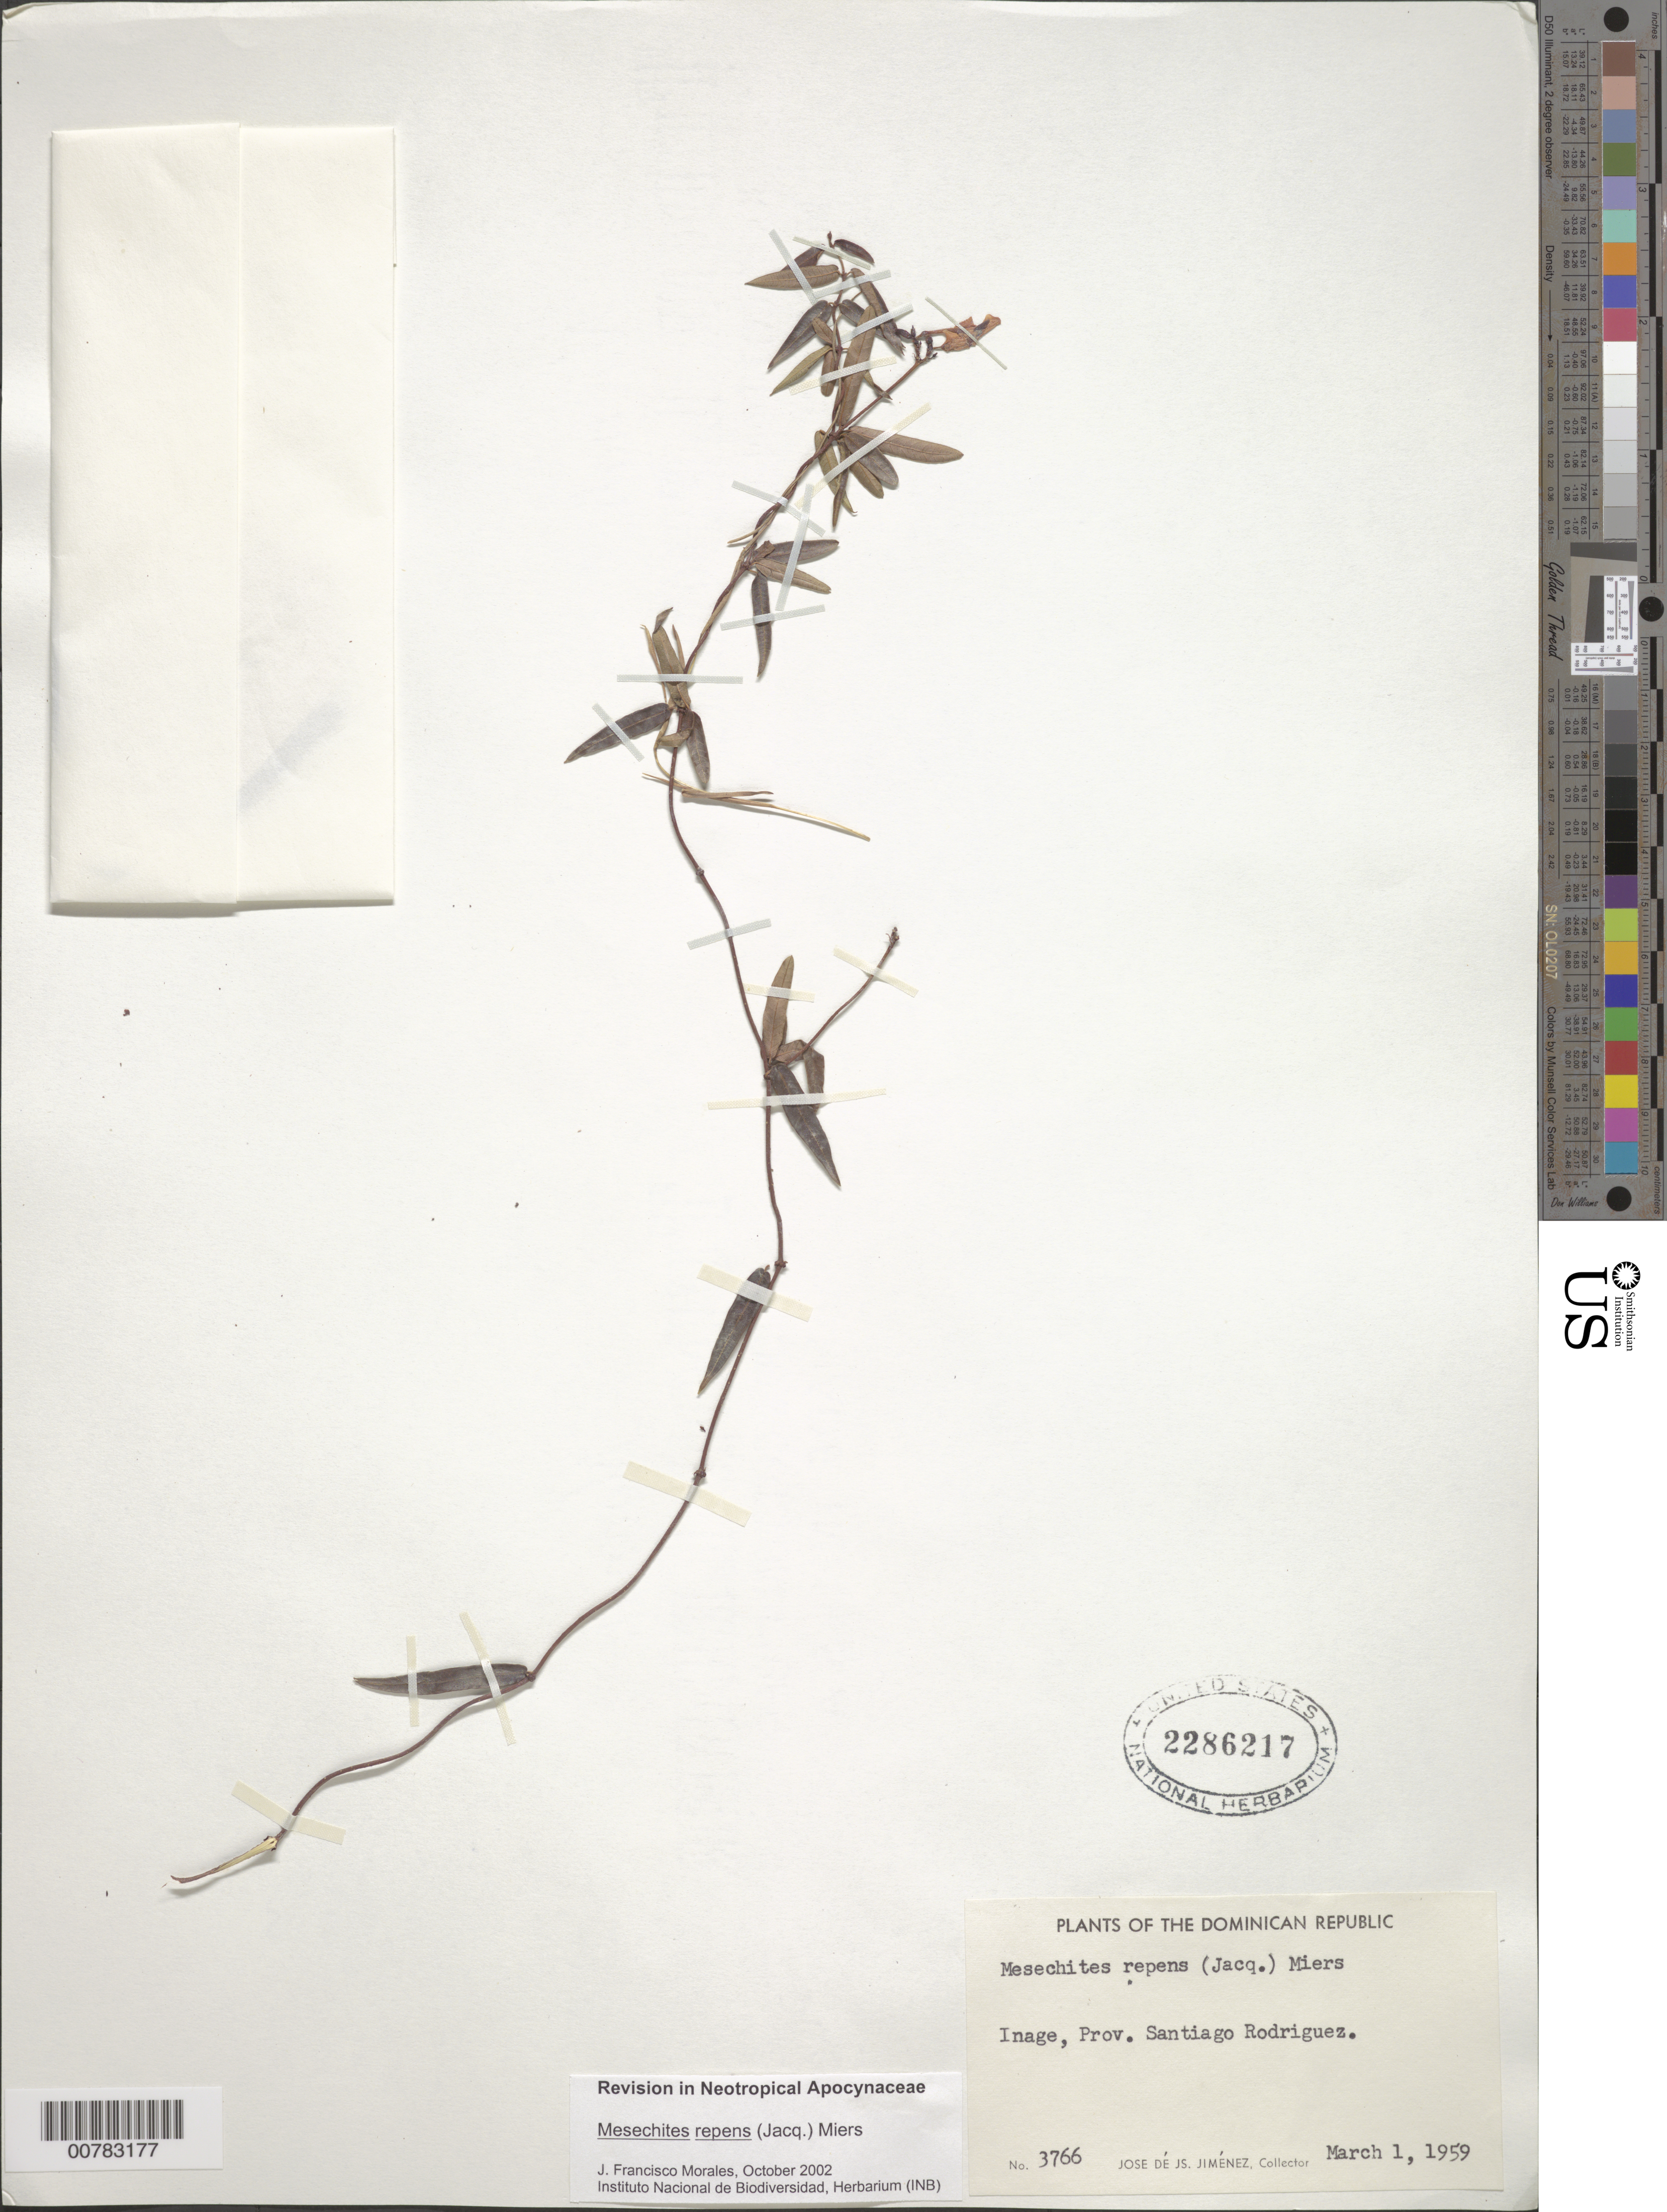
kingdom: Plantae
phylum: Tracheophyta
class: Magnoliopsida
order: Gentianales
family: Apocynaceae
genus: Mesechites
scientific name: Mesechites repens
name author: (Jacq.) Miers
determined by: Morales, J. F.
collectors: J. J. Jiménez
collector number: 3766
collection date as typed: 01 Mar 1959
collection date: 1959-03-01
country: Dominican Republic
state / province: Santiago Rodríguez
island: Hispaniola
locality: Inage.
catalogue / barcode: US 2286217